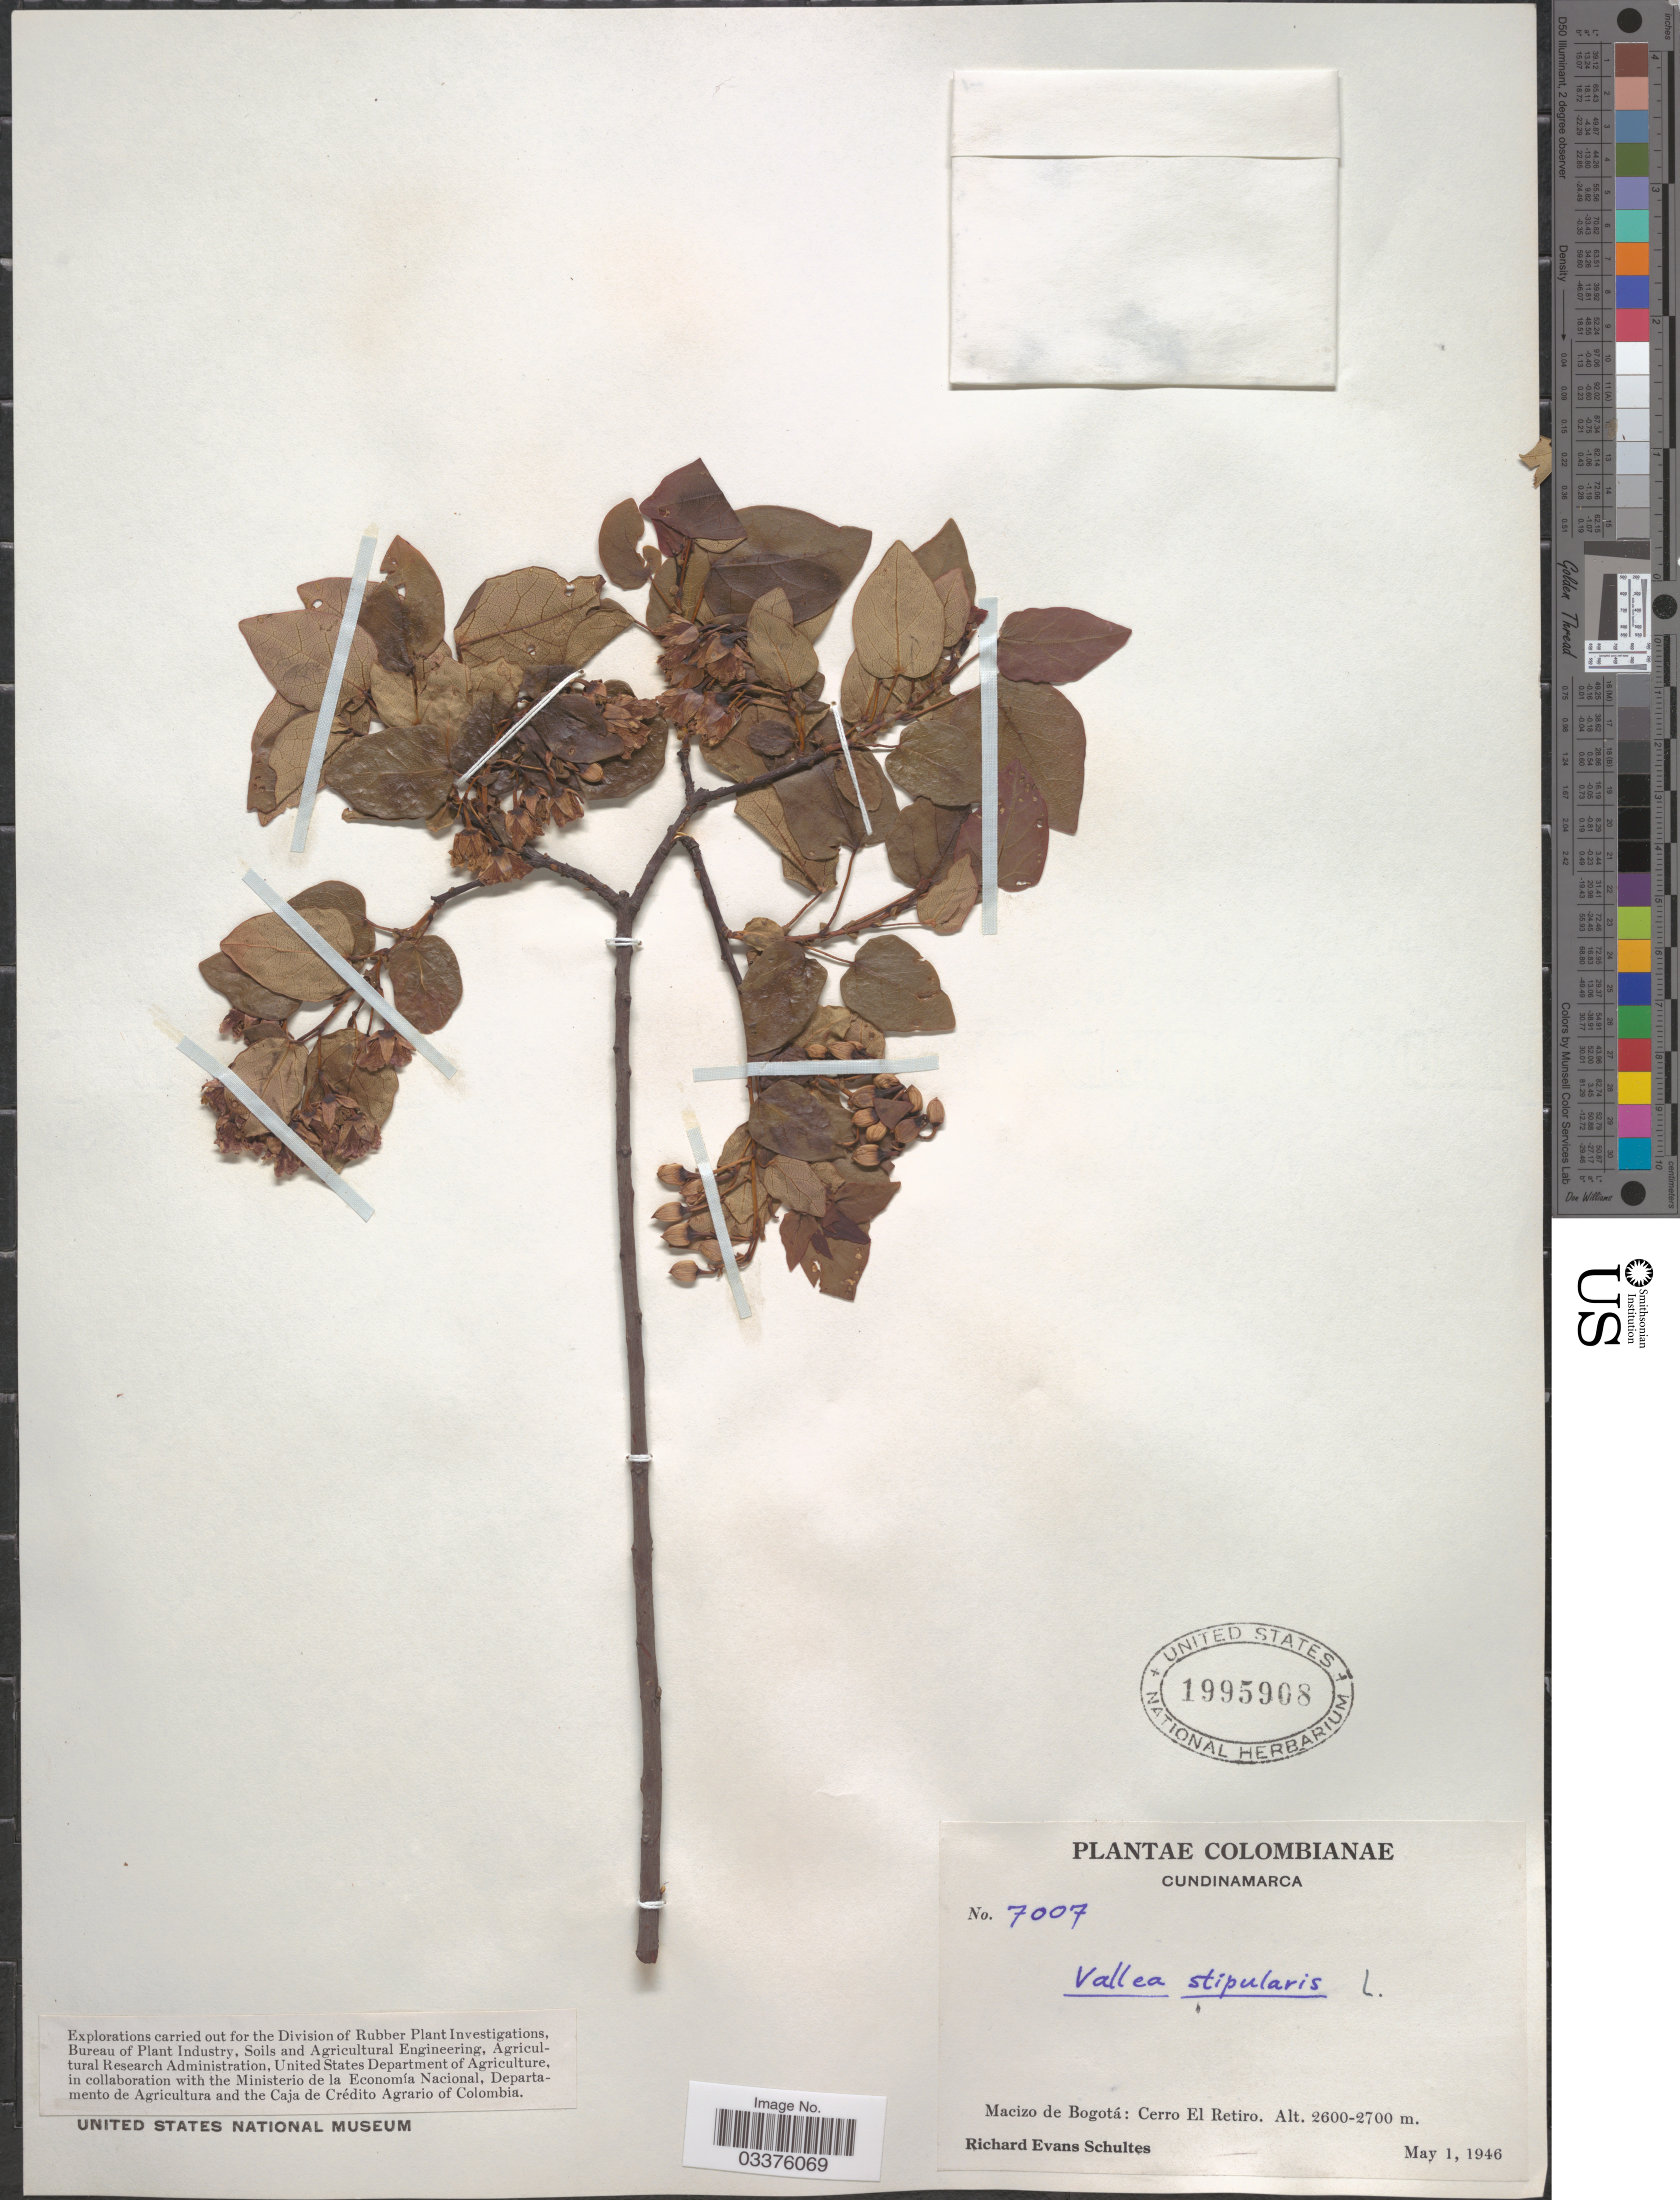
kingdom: Plantae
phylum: Tracheophyta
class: Magnoliopsida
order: Oxalidales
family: Elaeocarpaceae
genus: Vallea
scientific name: Vallea stipularis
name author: L. f.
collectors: R. E. Schultes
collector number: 7007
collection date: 1946-05-01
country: Colombia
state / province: Cundinamarca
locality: Macizo de Bogotá: Cerro El Retiro.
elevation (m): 2600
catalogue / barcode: US 1995908